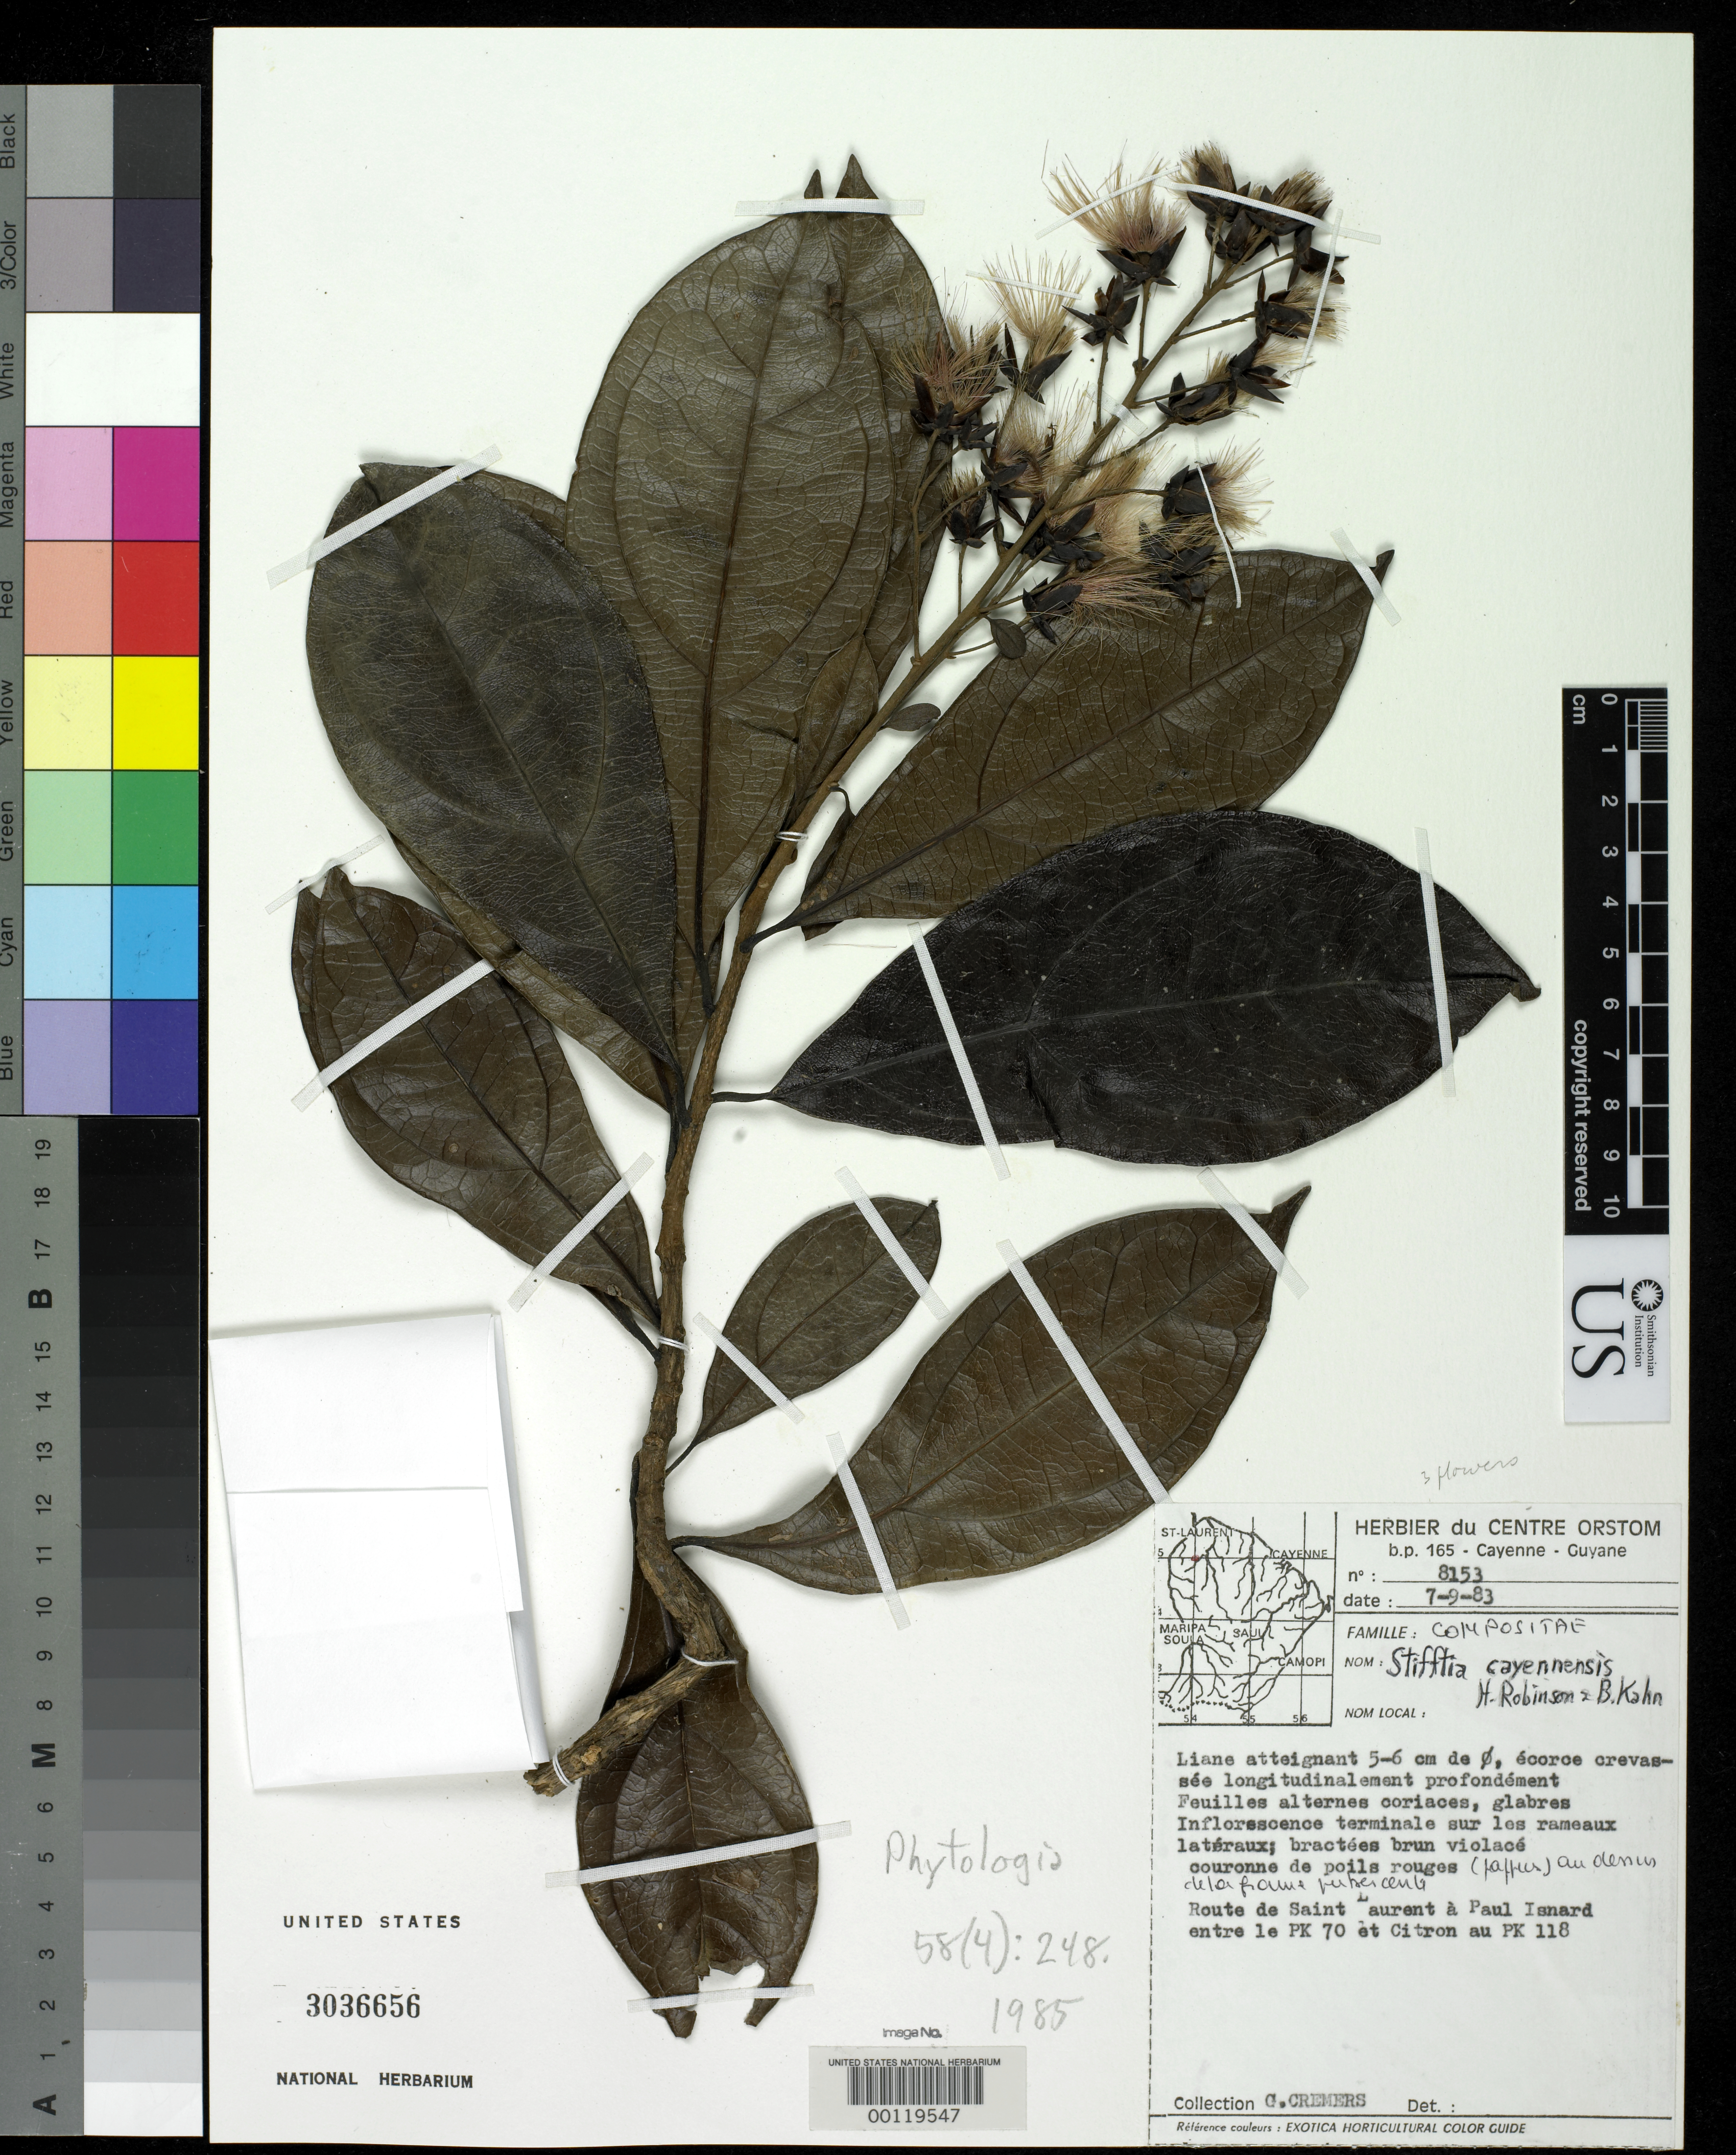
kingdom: Plantae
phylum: Tracheophyta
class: Magnoliopsida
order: Asterales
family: Asteraceae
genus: Stifftia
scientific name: Stifftia cayennensis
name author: H. Rob. & B. Kahn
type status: Holotype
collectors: G. Cremers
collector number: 8153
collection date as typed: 07 Sep 1983 or 09 Jul 1983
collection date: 1983-07-09 or 1983-09-07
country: French Guiana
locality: Route from Saint Laurent to Paul Isnard, between pk 70 and citron at Pk118.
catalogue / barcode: US 3036656